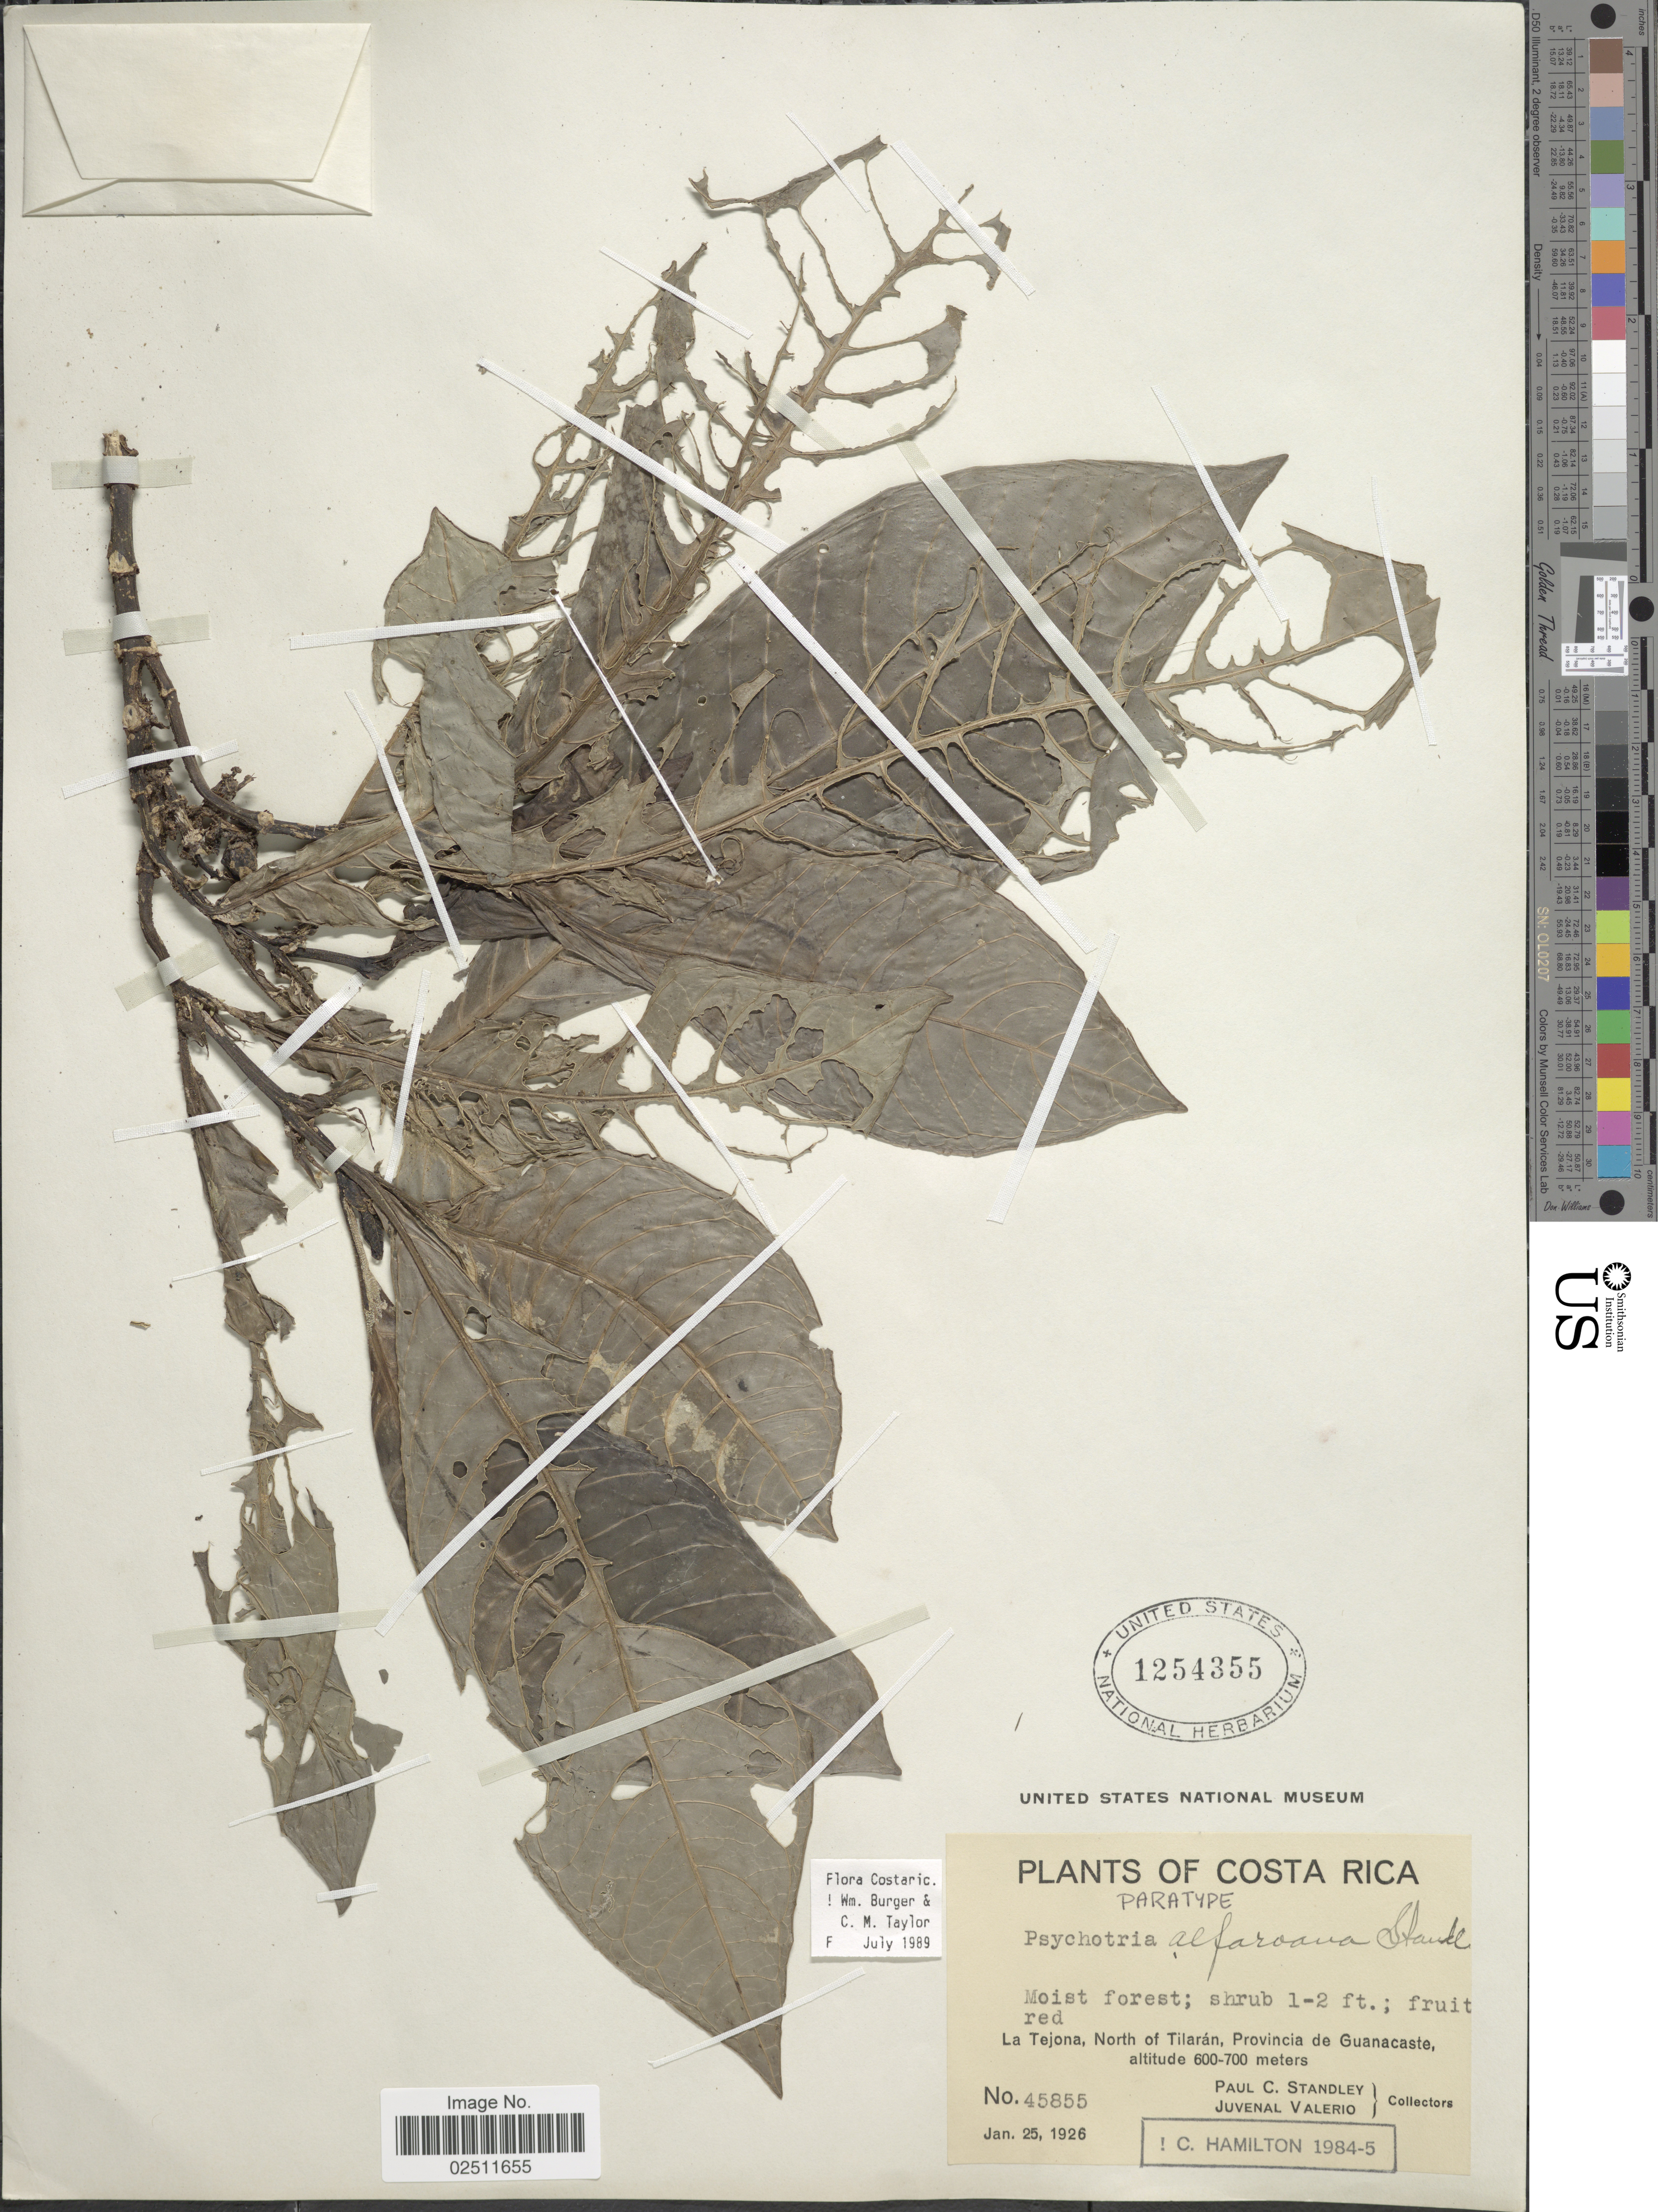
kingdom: Plantae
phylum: Tracheophyta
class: Magnoliopsida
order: Gentianales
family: Rubiaceae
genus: Psychotria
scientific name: Psychotria alfaroana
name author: Standl.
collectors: P. C. Standley & J. Valerio R.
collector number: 45855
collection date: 1926-01-25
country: Costa Rica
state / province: Guanacaste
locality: La Trejona, North of Tilarán.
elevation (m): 600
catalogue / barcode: US 1254355